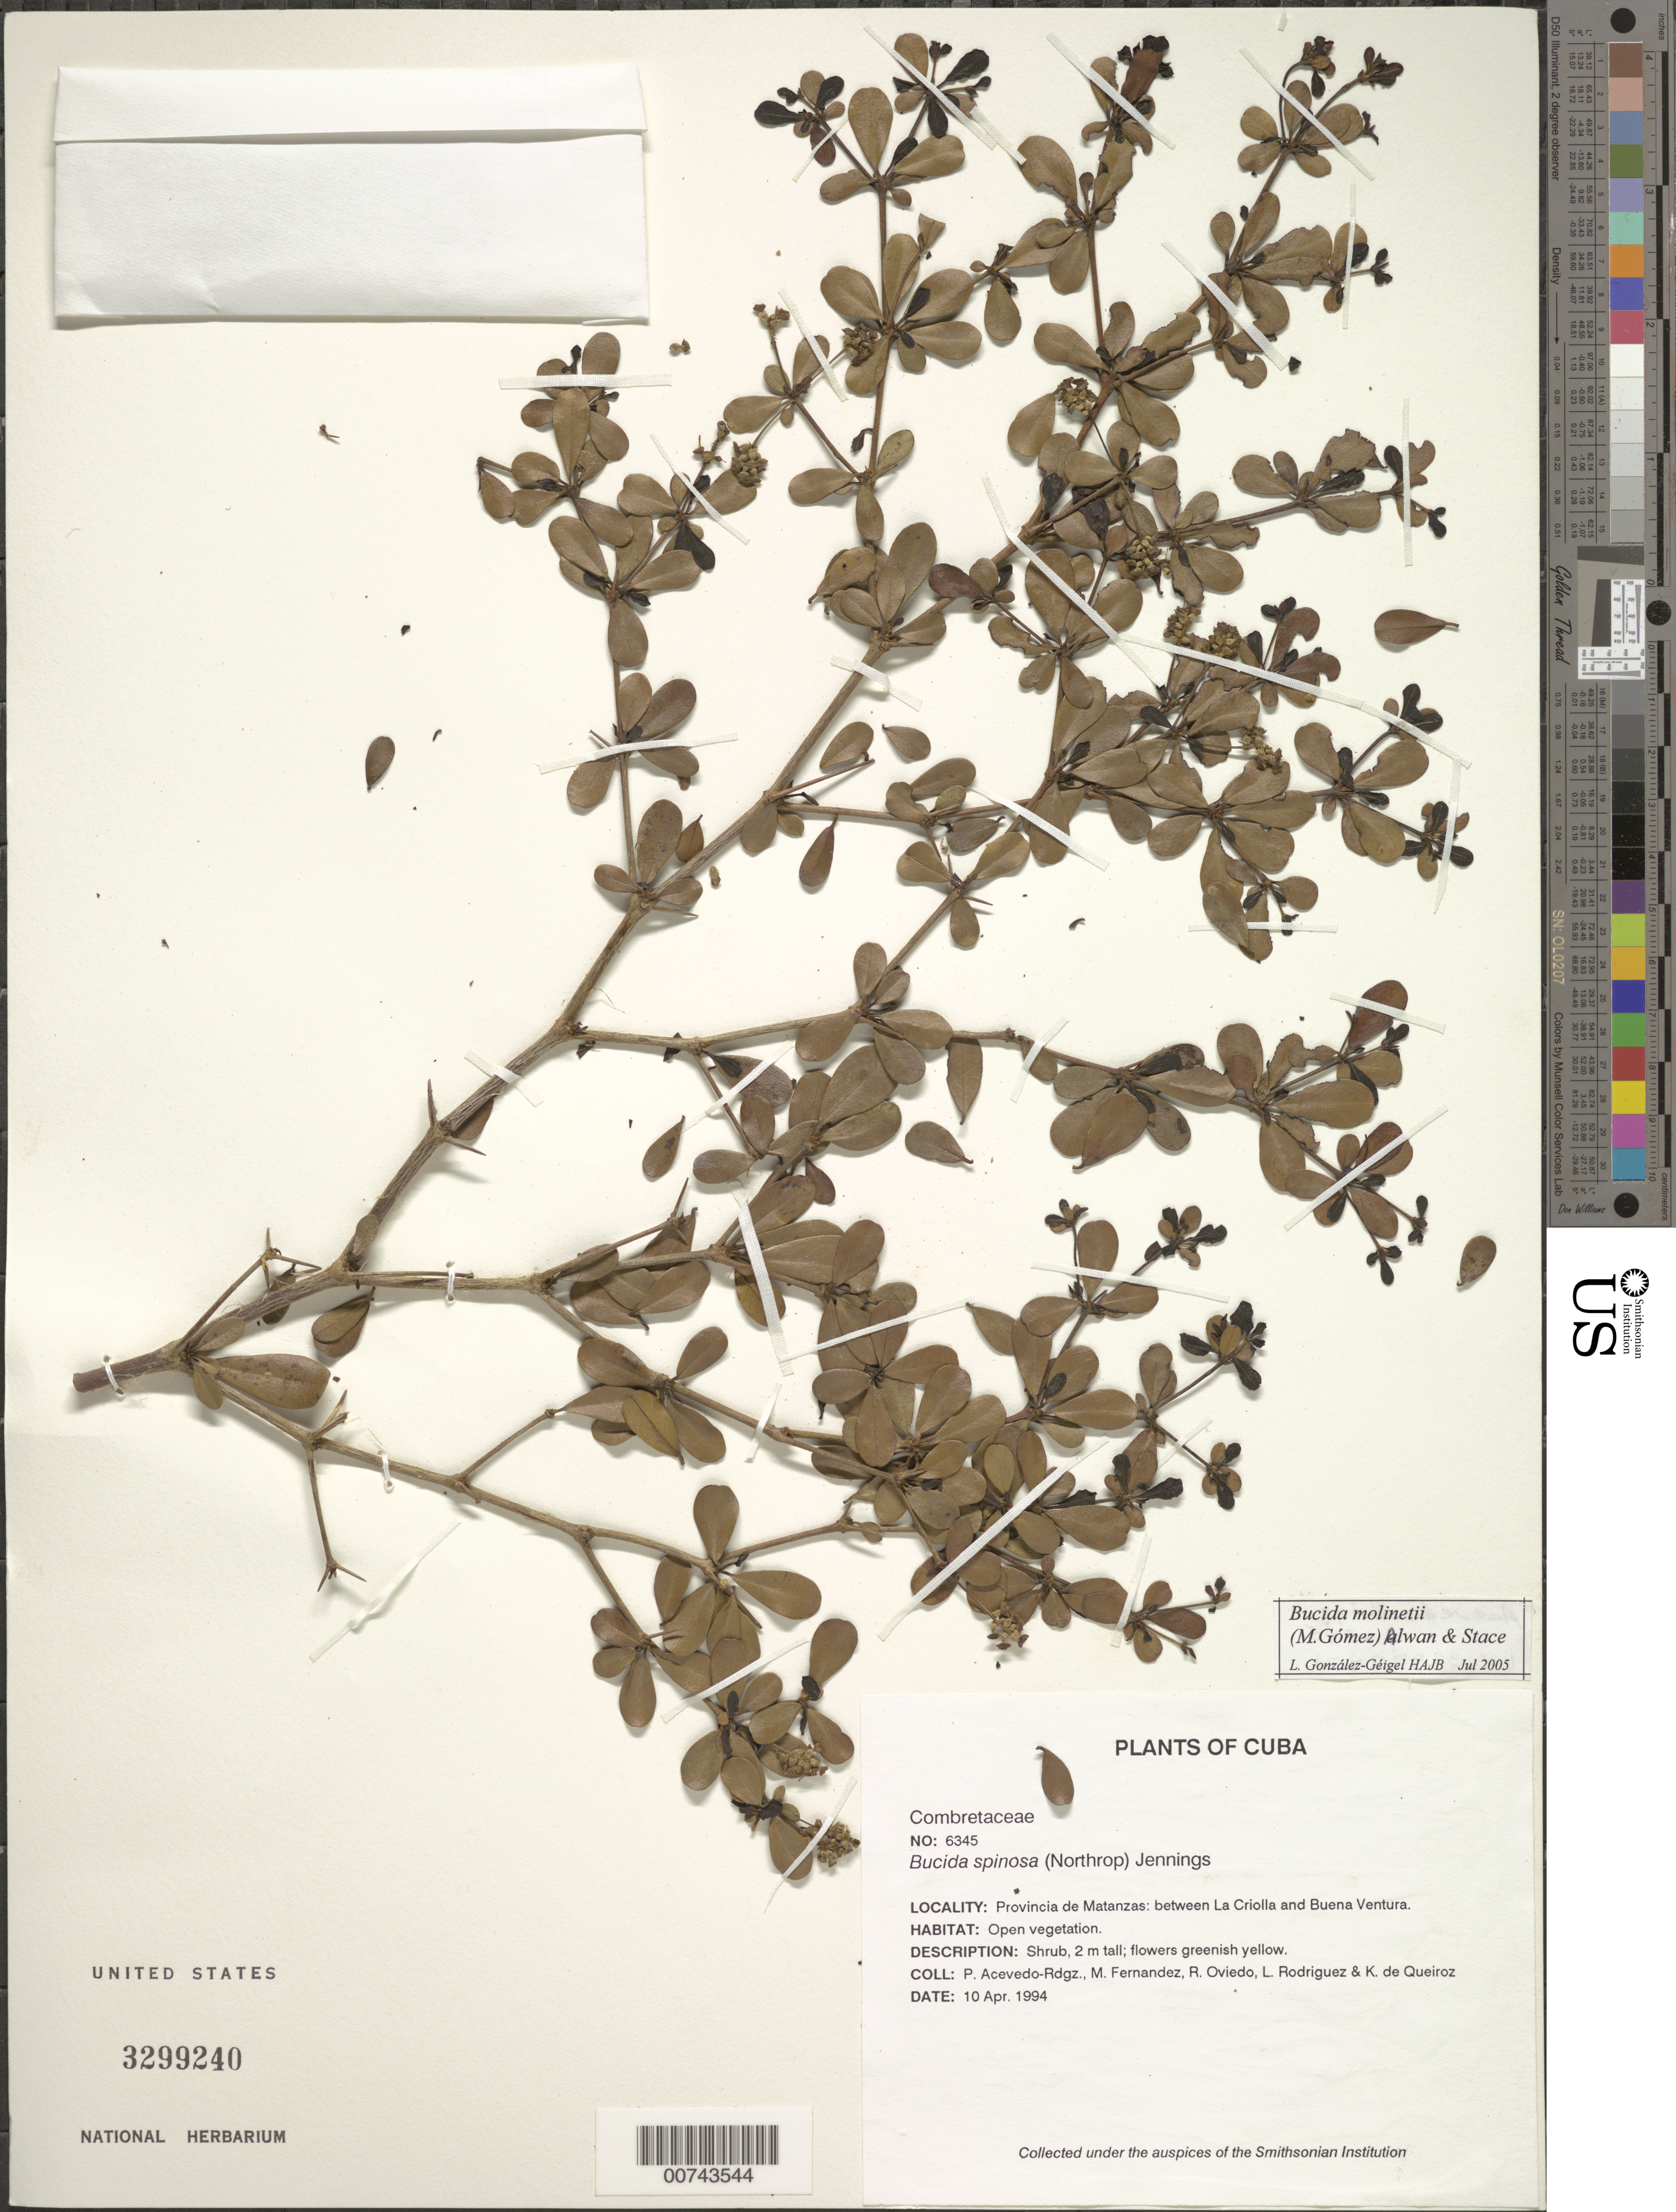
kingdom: Plantae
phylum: Tracheophyta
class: Magnoliopsida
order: Myrtales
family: Combretaceae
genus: Terminalia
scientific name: Terminalia molinetii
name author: M. Gómez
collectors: P. Acevedo-Rodr., M. Fernández, R. Oviedo, L. Rodriguez & K. De Queiroz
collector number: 6345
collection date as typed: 10 Apr 1994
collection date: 1994-04-10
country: Cuba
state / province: Matanzas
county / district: Municipio de Ciénaga de Zapata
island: Cuba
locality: Between La Criolla and Buena Ventura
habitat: Open vegetation.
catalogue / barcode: US 3299240